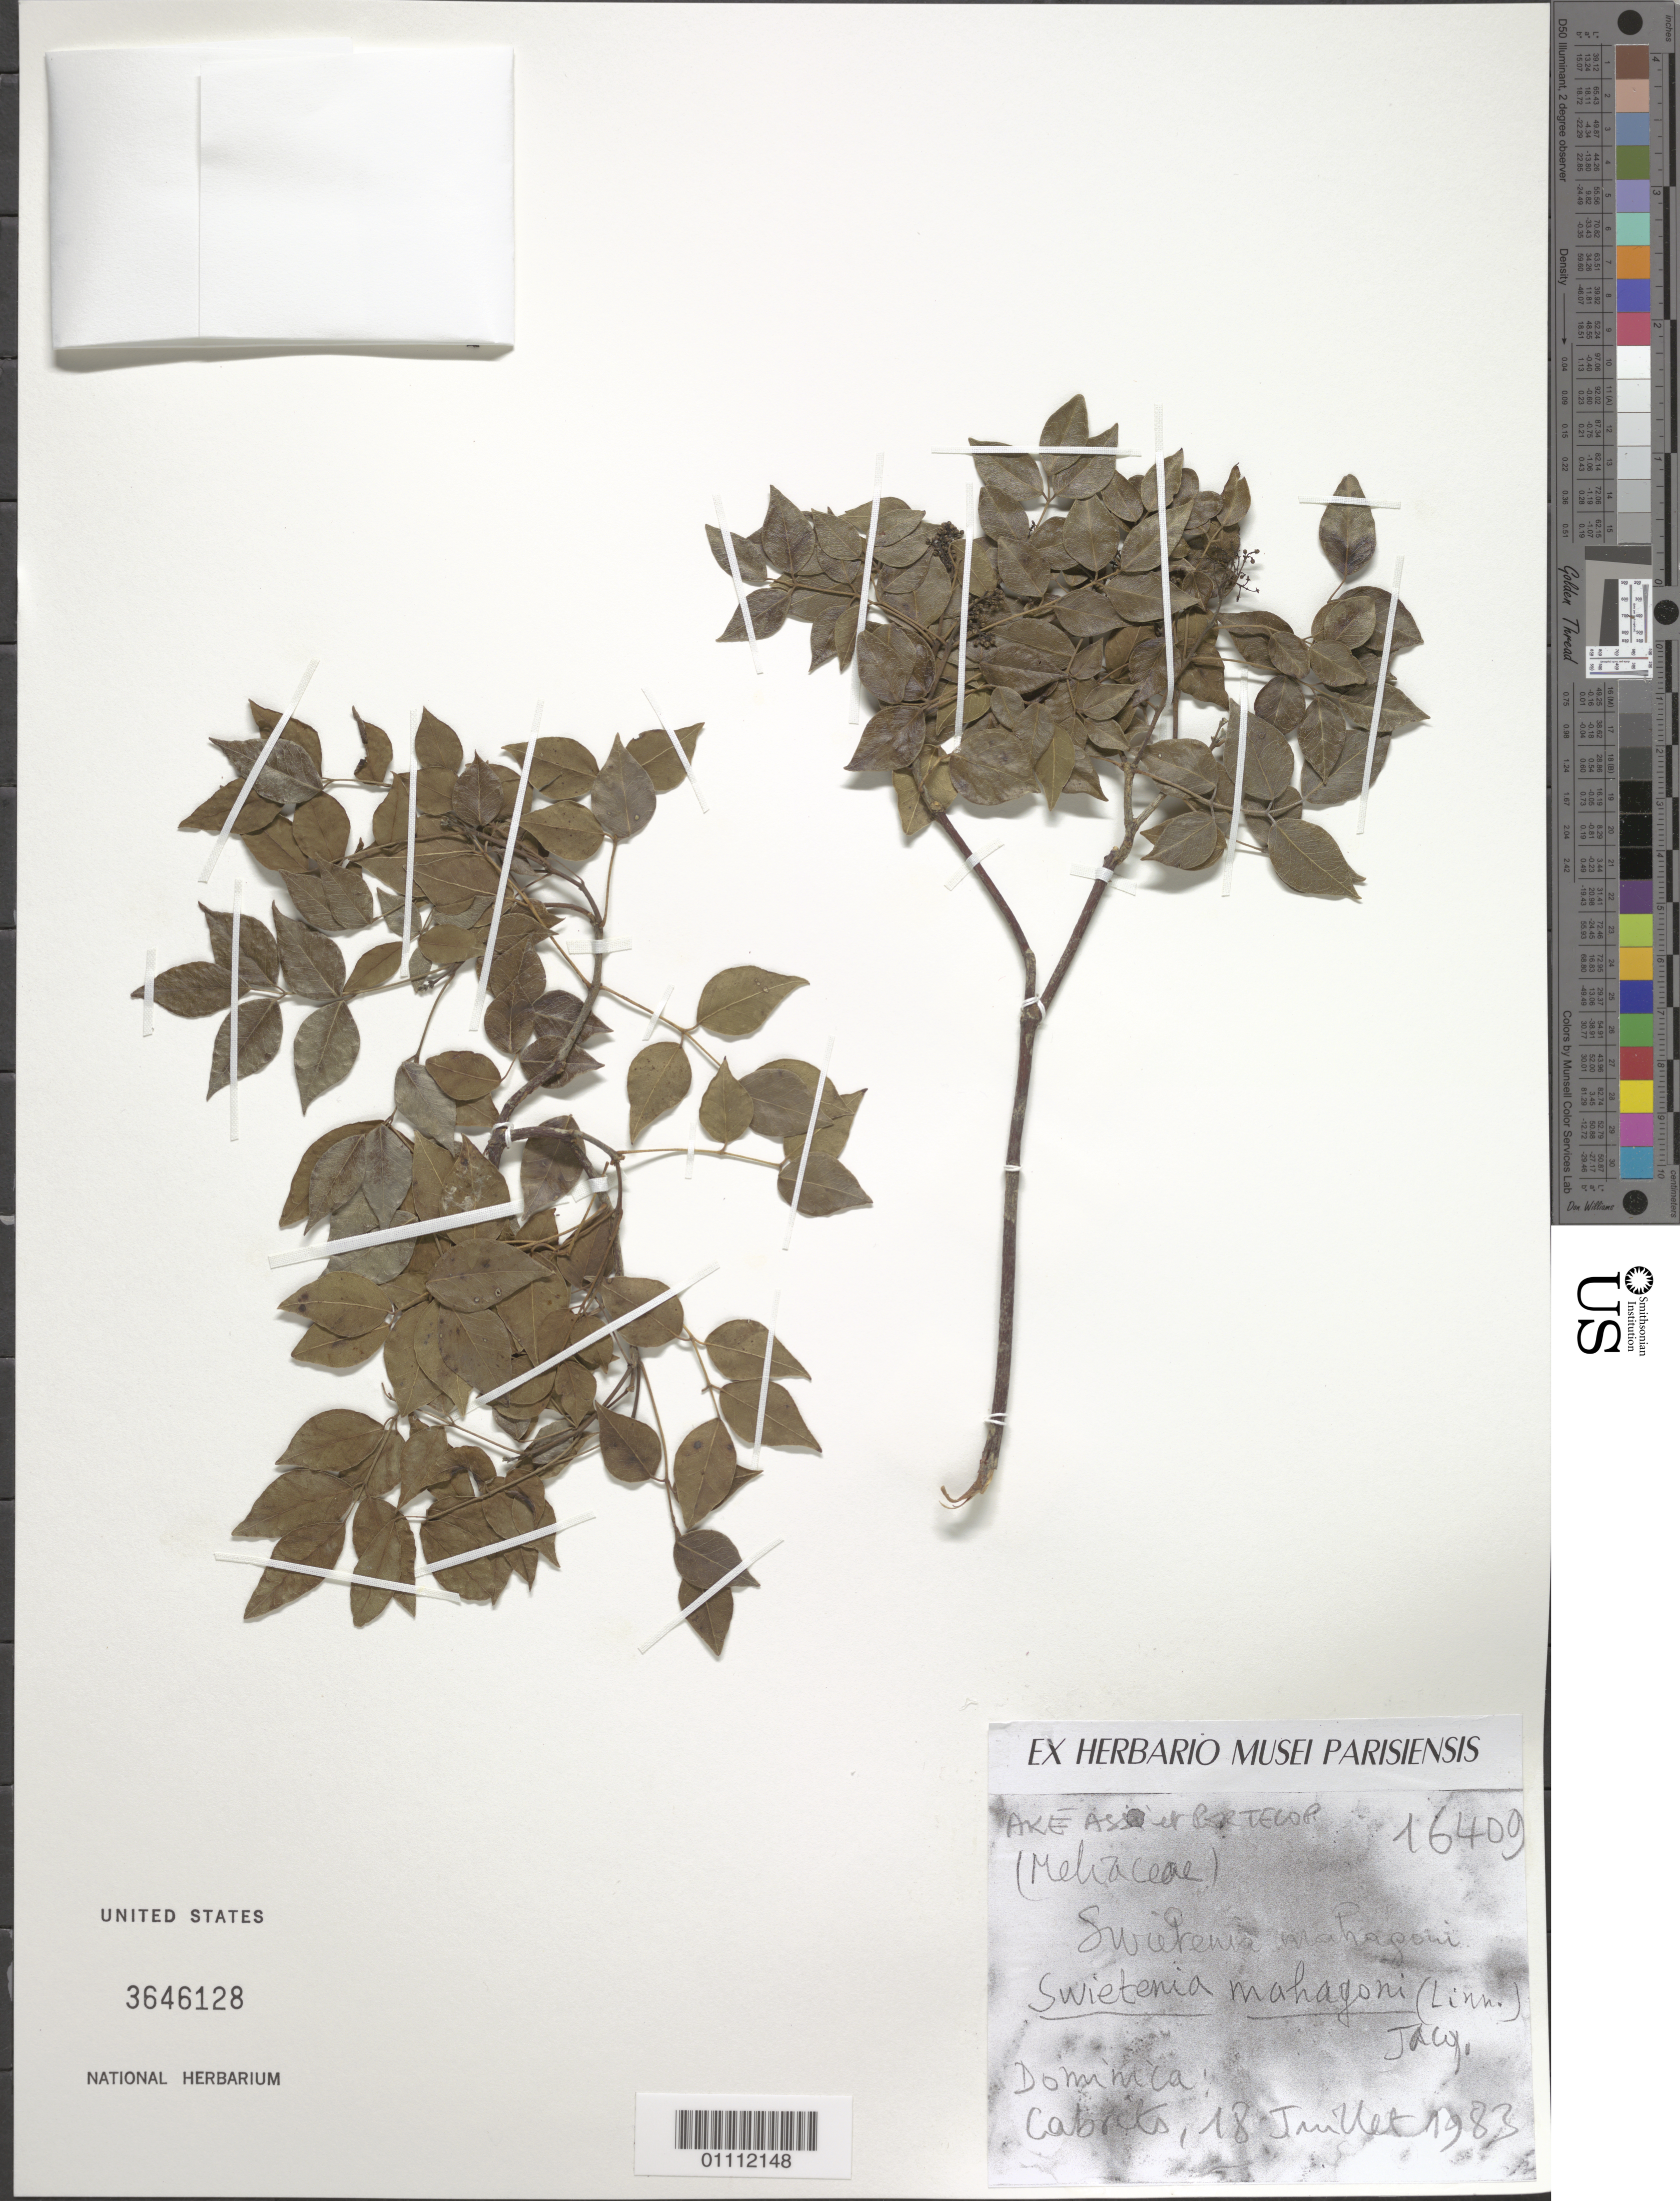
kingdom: Plantae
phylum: Tracheophyta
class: Magnoliopsida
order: Sapindales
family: Meliaceae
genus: Swietenia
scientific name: Swietenia mahagoni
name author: (L.) Jacq.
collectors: -. Ake-Assi & -. Portecop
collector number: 16409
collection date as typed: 18 Jul 1983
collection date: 1983-07-18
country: Dominica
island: Dominica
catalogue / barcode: US 3646128